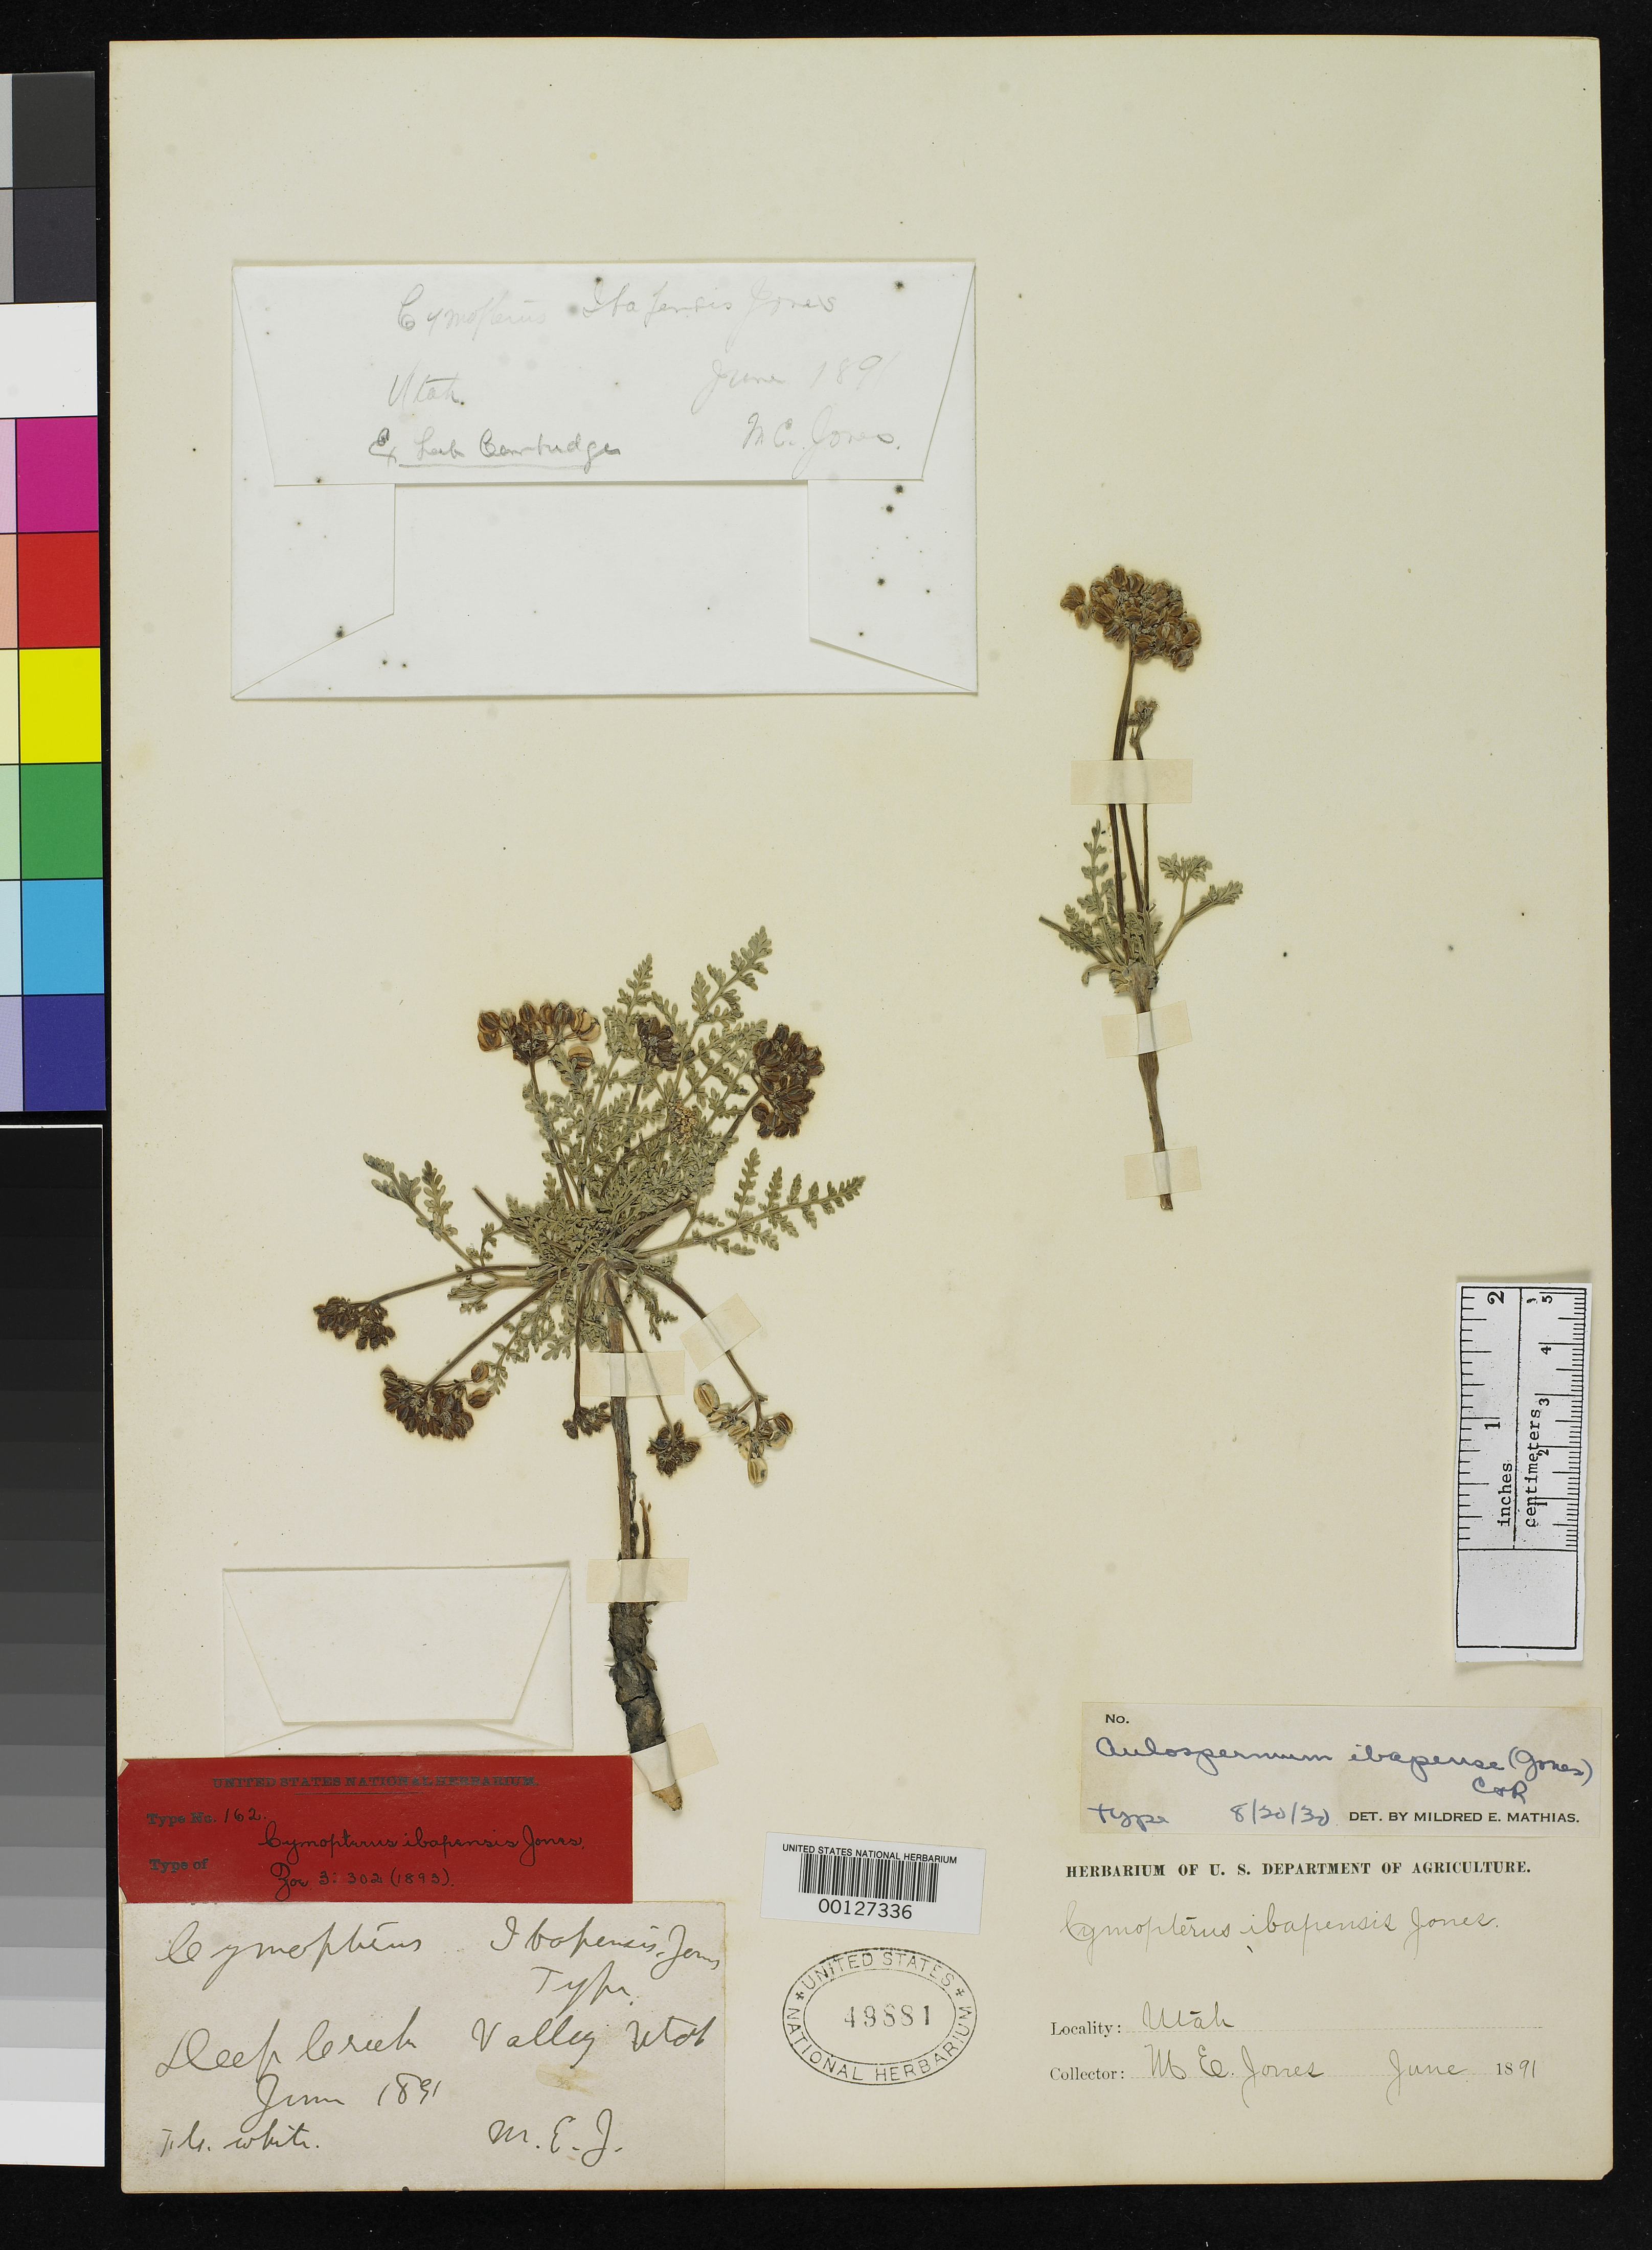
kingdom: Plantae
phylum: Tracheophyta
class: Magnoliopsida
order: Apiales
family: Apiaceae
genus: Cymopterus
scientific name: Cymopterus ibapensis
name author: M.E. Jones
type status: Isotype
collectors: M. E. Jones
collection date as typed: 06 Jun 1891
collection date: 1891-06-06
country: United States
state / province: Utah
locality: Deep Creek Valley.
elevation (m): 1524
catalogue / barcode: US 49881